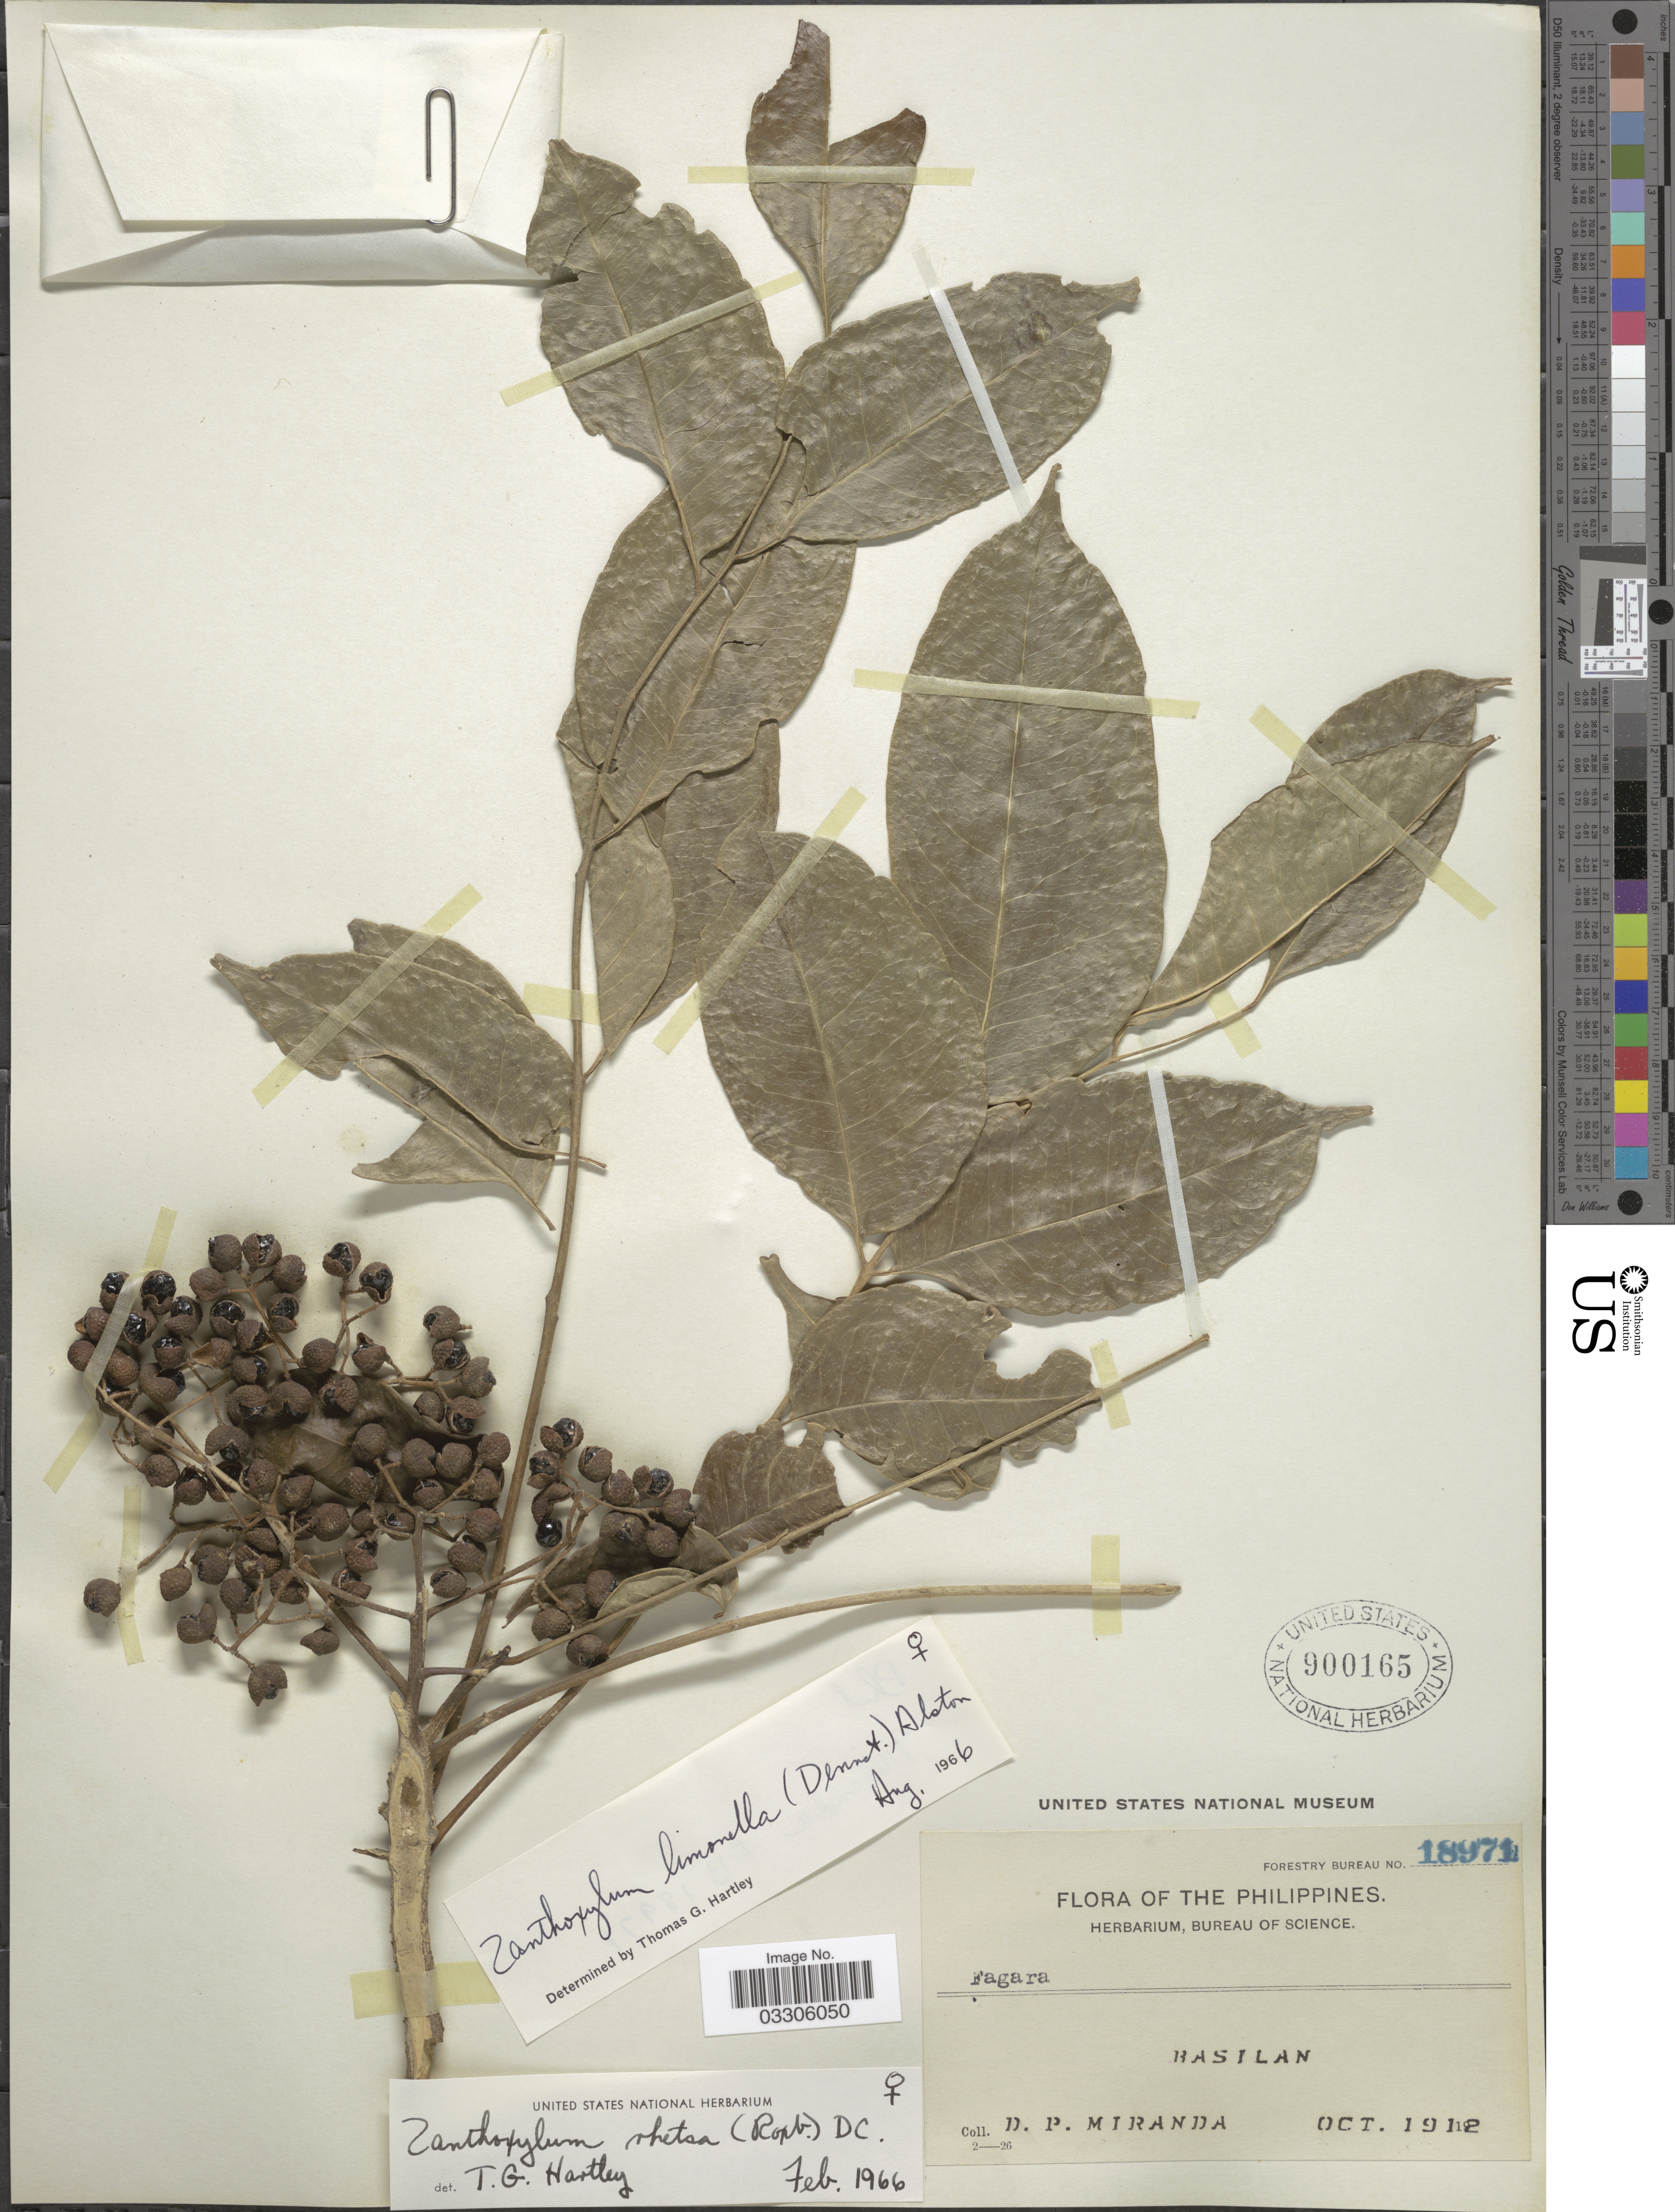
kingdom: Plantae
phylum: Tracheophyta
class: Magnoliopsida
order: Sapindales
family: Rutaceae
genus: Zanthoxylum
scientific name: Zanthoxylum limonella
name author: (Dennst.) Alston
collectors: D. P. Miranda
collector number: Forestry Bureau 18971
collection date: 1912-10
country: Philippines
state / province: Muslim Mindanao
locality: Basilan.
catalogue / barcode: US 900165